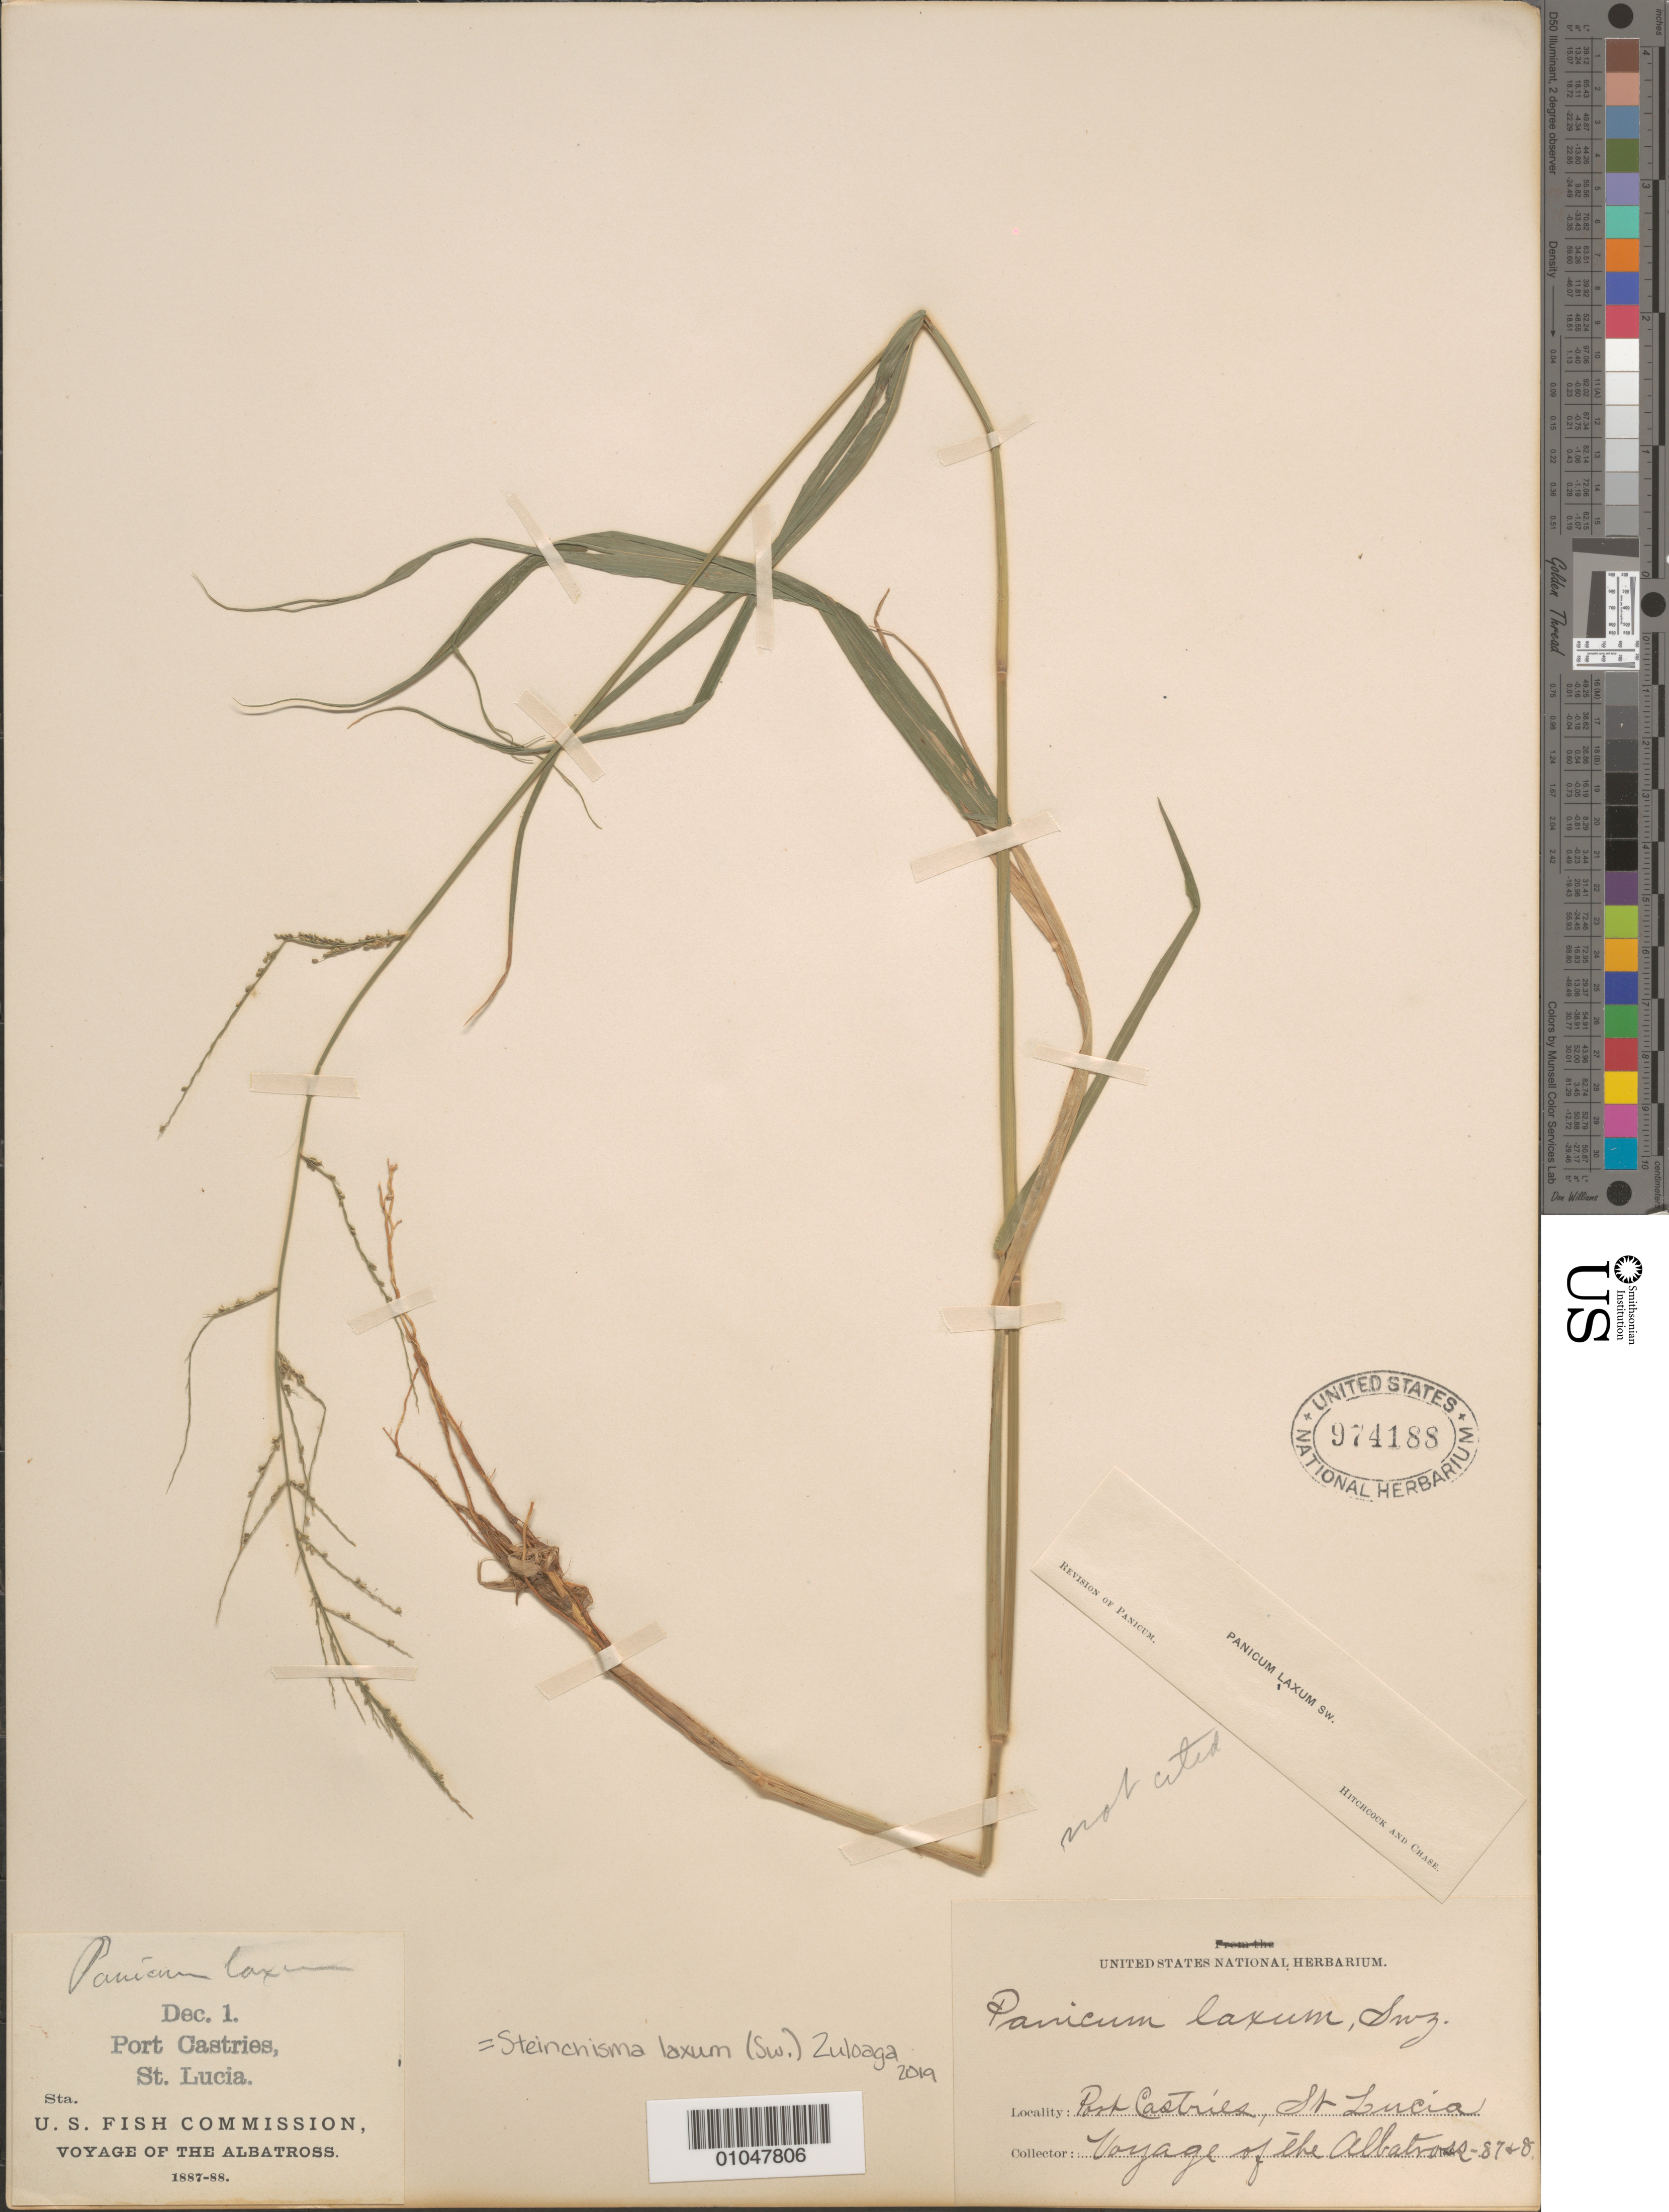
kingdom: Plantae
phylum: Tracheophyta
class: Liliopsida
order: Poales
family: Poaceae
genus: Panicum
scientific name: Panicum laxum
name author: Sw.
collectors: "The Albatross"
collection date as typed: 01 Dec 1887 to -- --- 1888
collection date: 1887-12-01/1888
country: St. Lucia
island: St. Lucia I.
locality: Port Castries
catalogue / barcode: US 974188